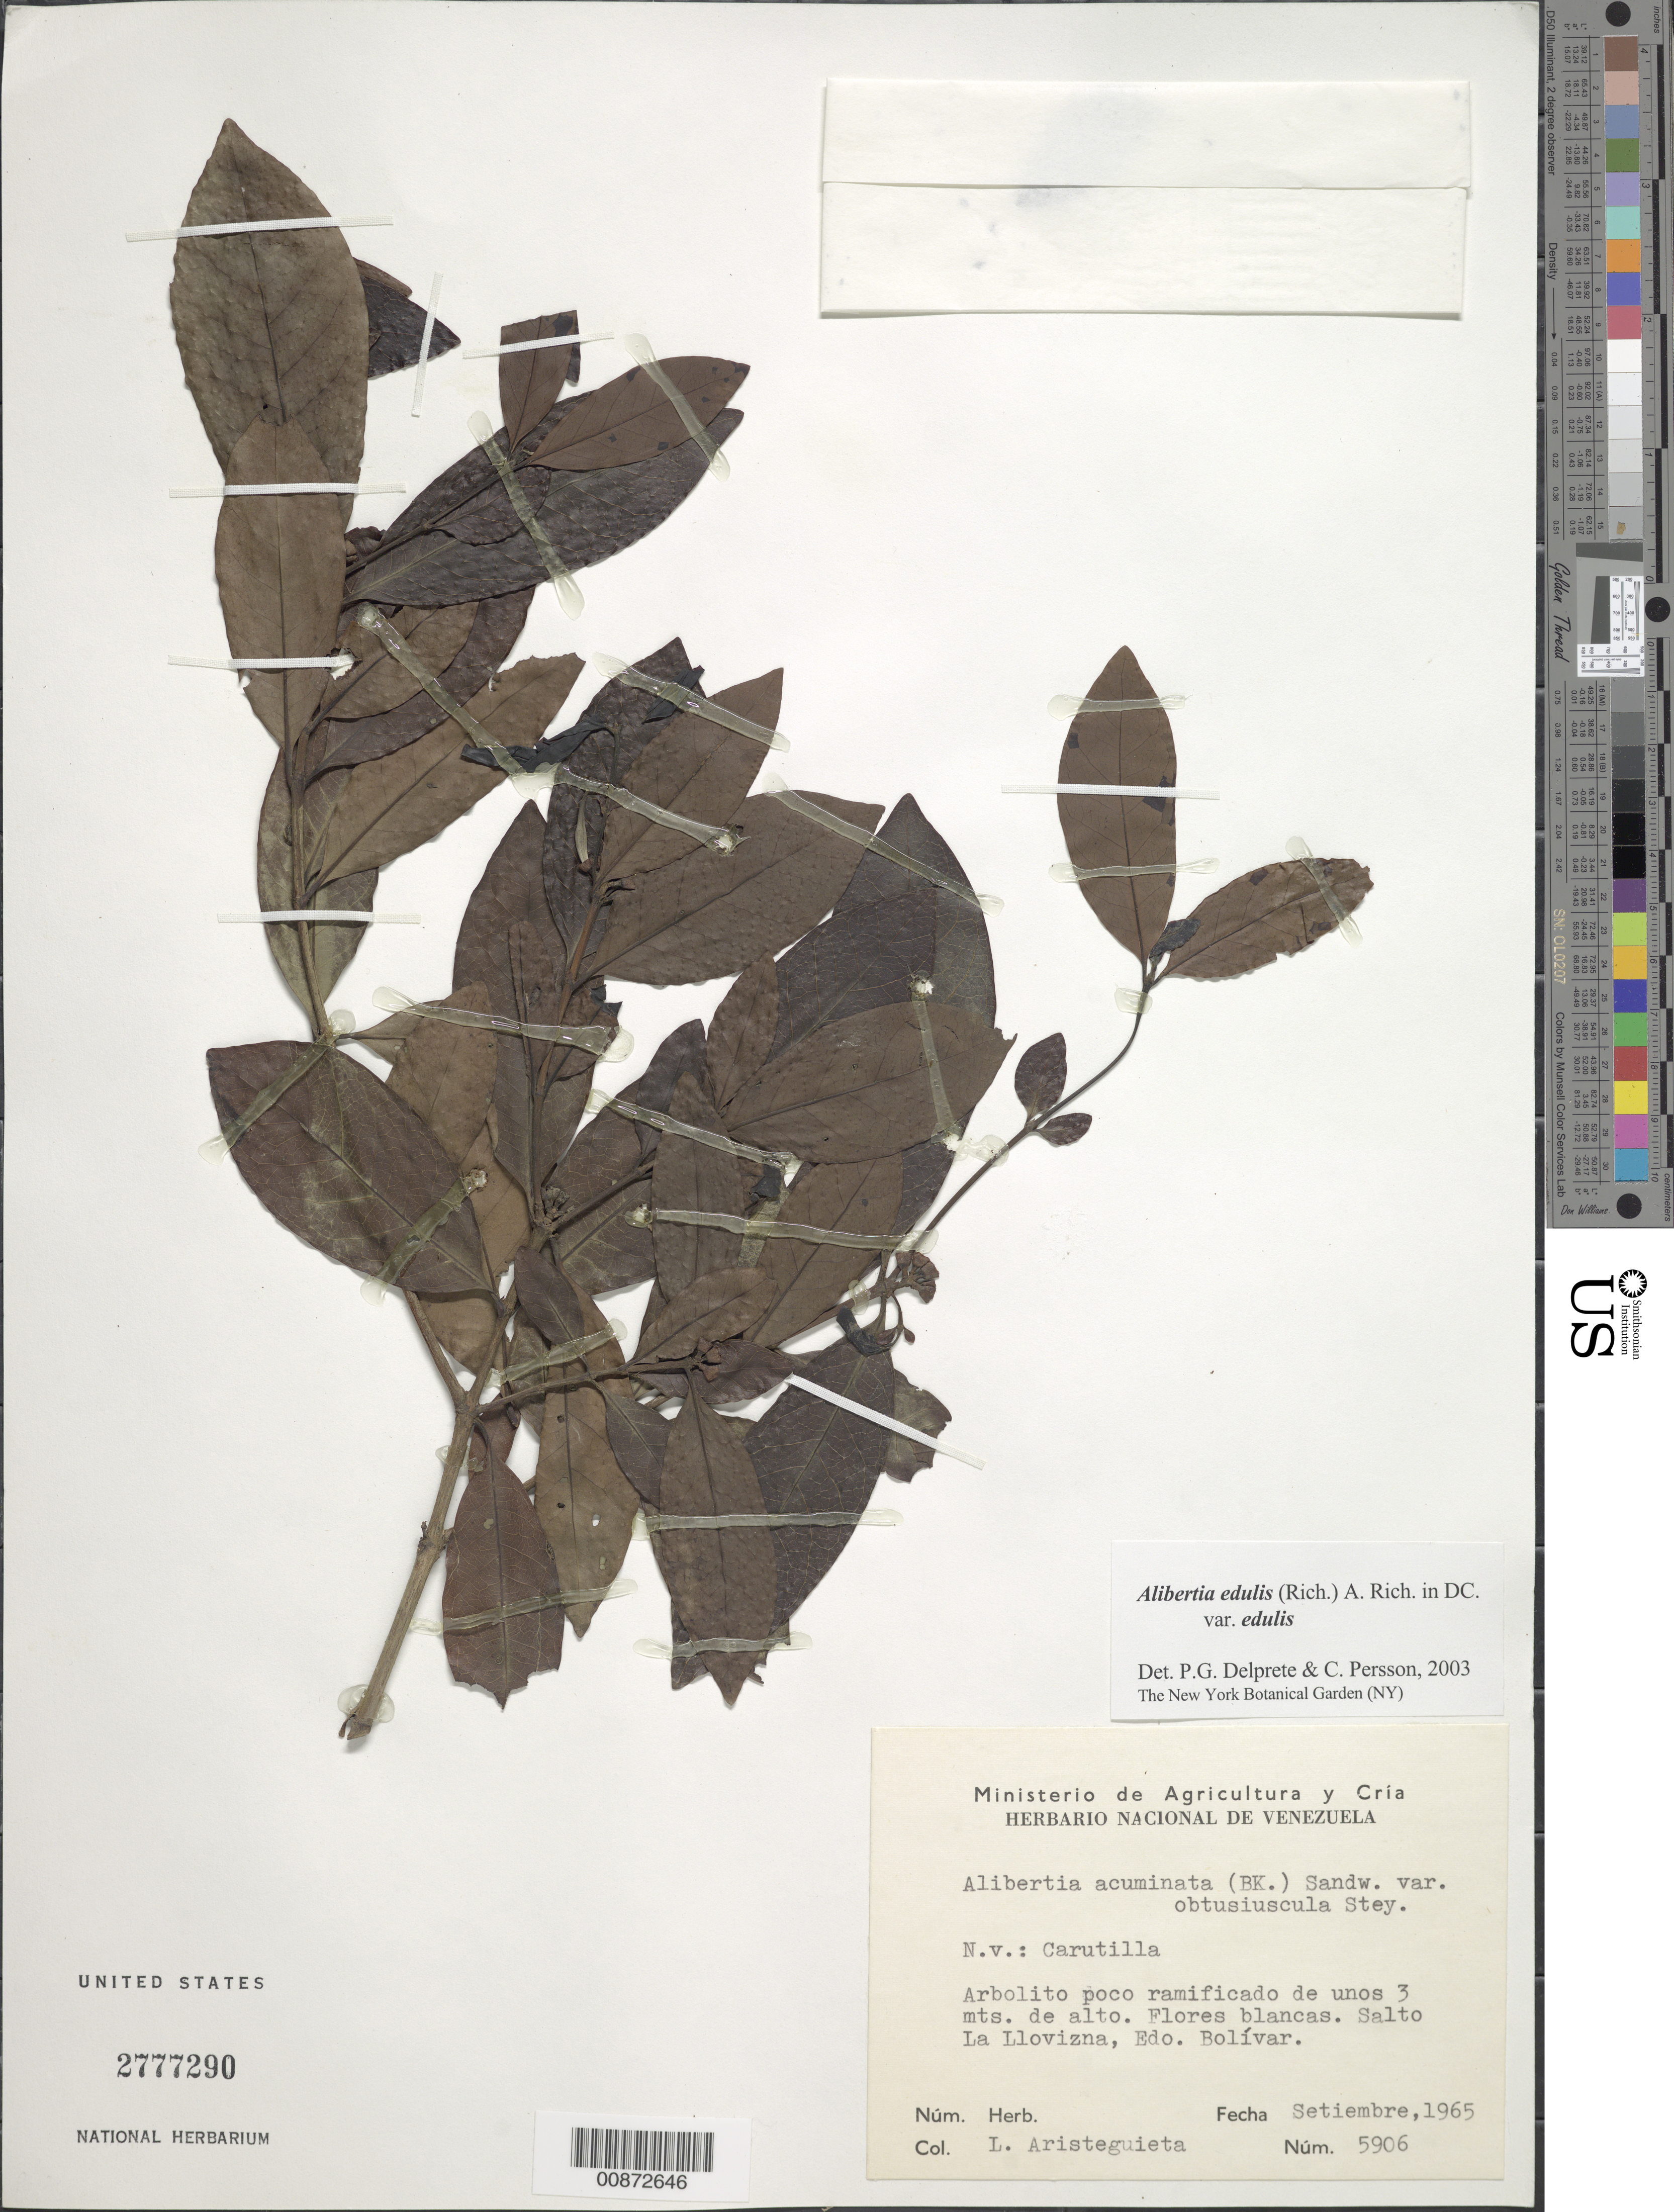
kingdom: Plantae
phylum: Tracheophyta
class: Magnoliopsida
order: Gentianales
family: Rubiaceae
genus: Alibertia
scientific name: Alibertia edulis var. edulis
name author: (Rich.) A. Rich. ex DC.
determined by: Delprete, P. G.; Persson, C. H.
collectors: L. Aristeguieta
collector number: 5906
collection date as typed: Sep-65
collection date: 1965-09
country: Venezuela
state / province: Bolívar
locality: Salto La Llovizna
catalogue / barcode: US 2777290